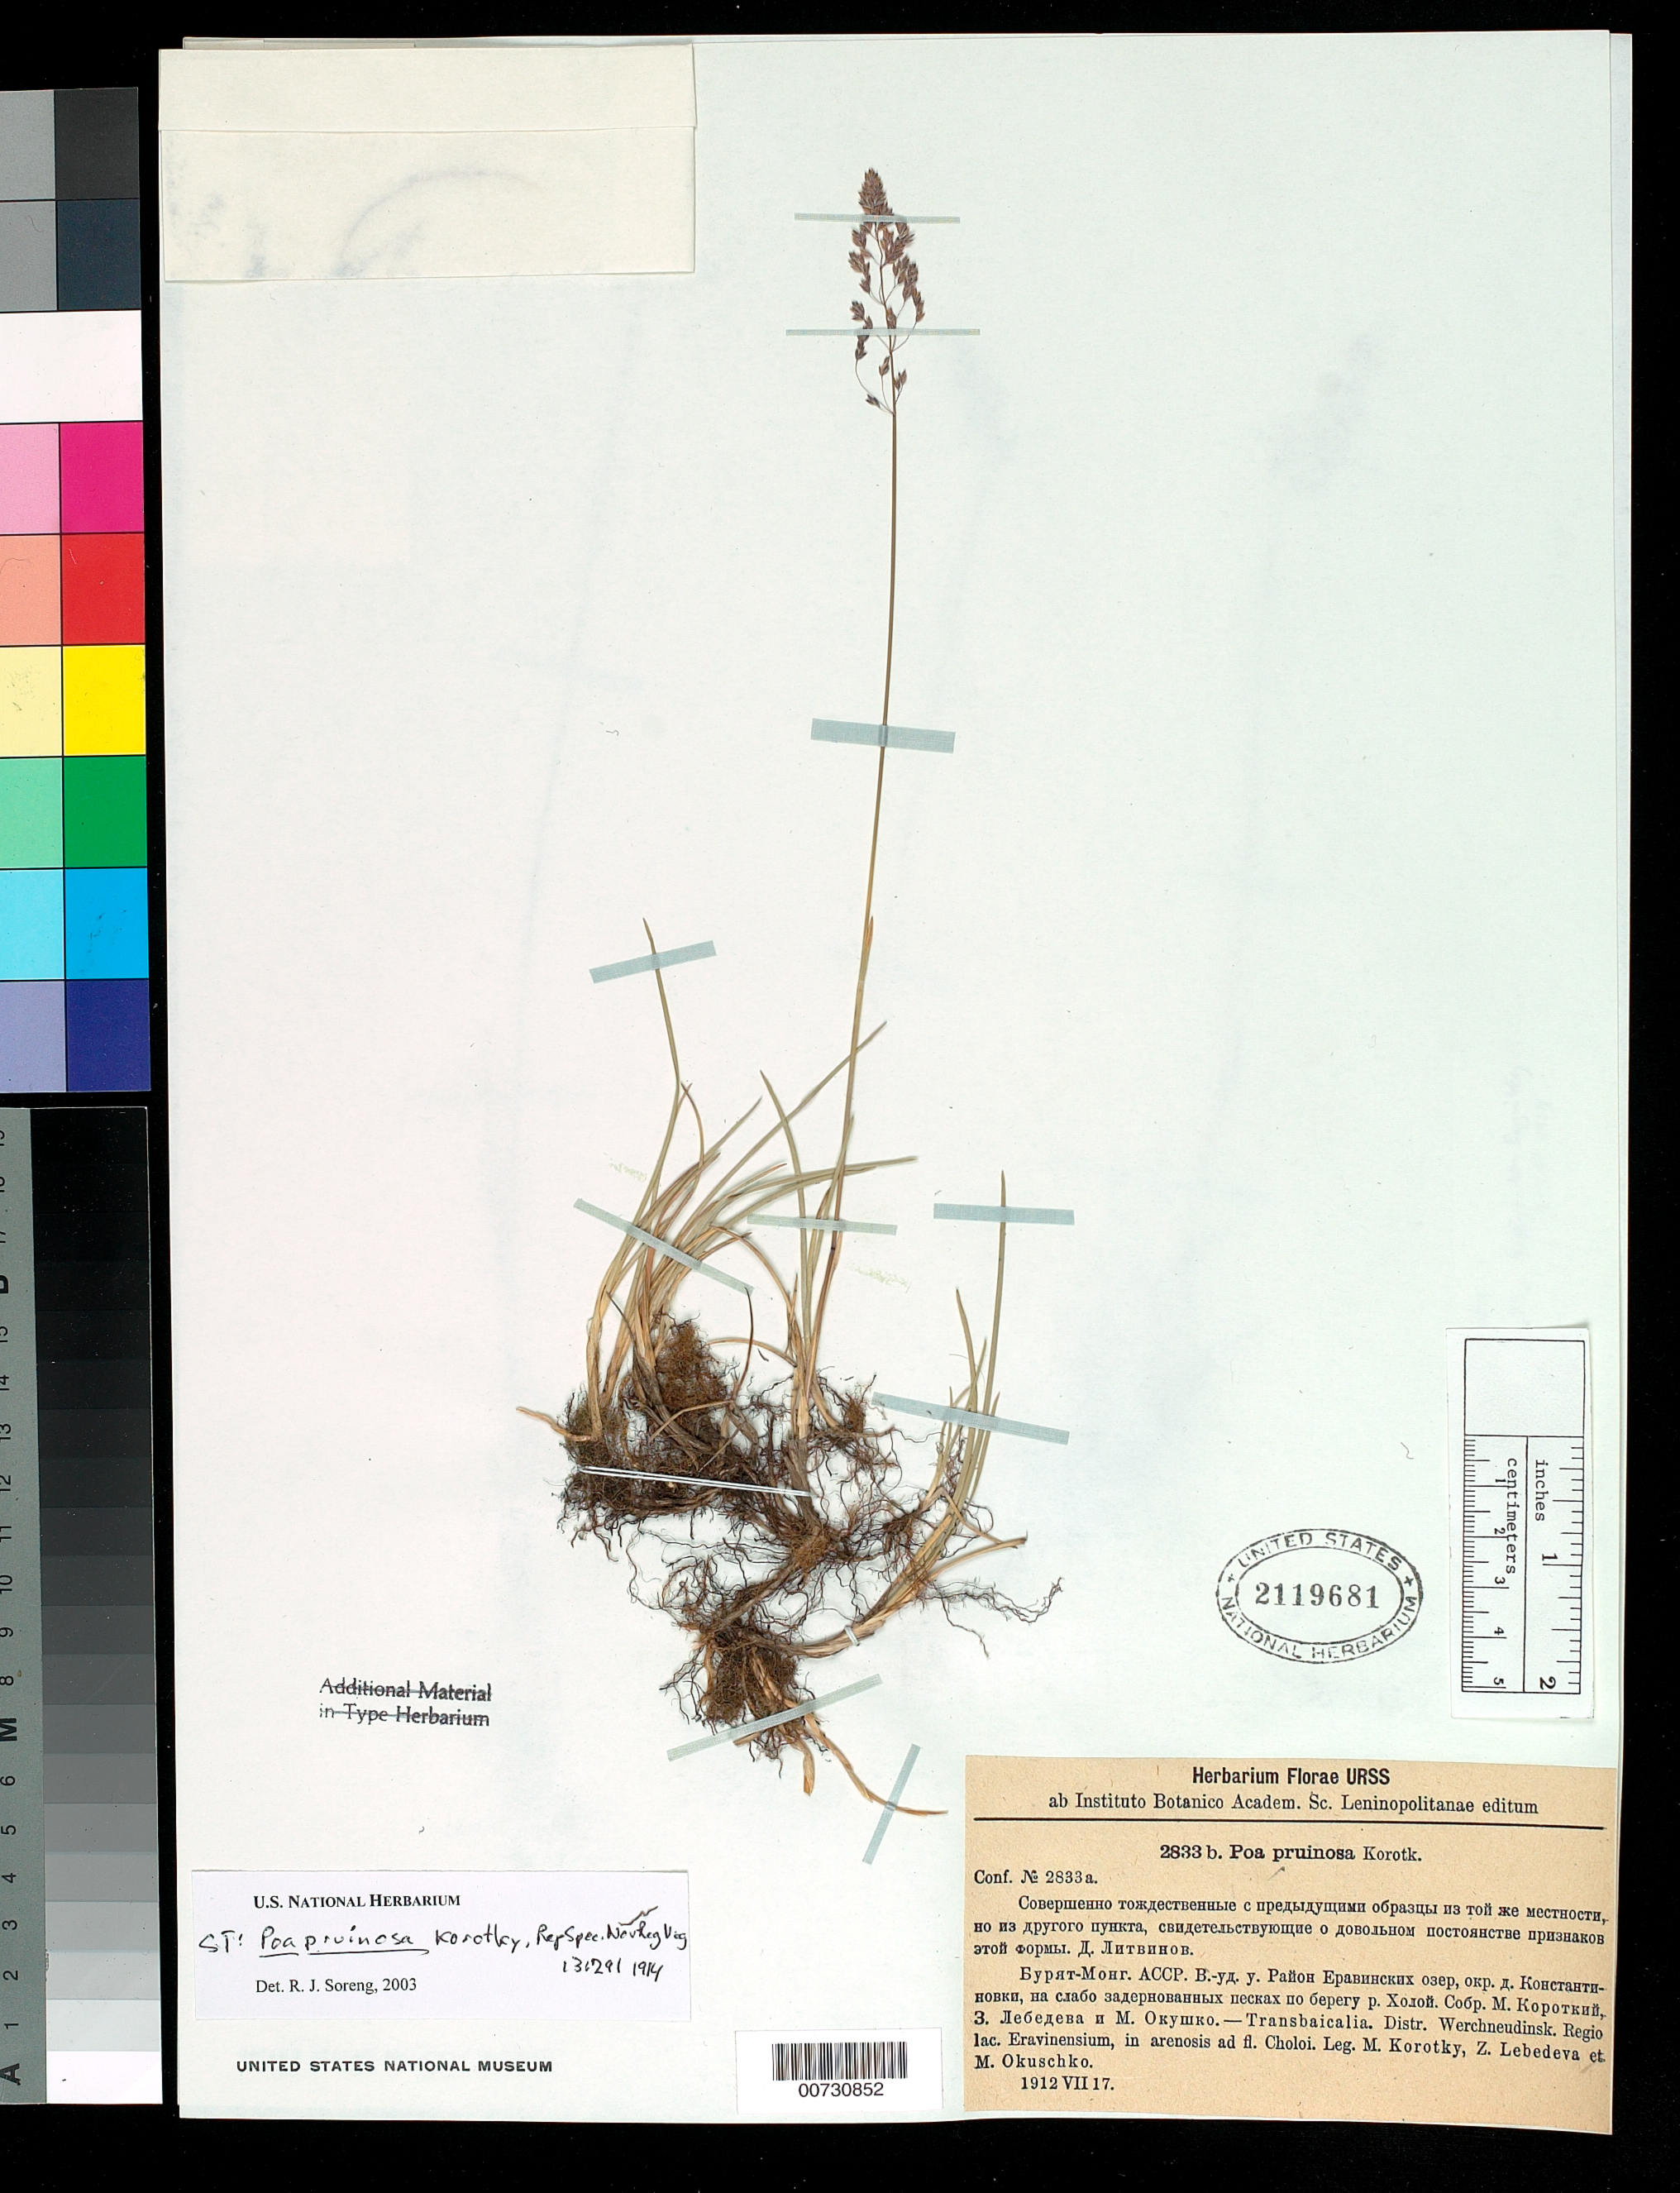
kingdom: Plantae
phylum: Tracheophyta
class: Liliopsida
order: Poales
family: Poaceae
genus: Poa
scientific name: Poa pruinosa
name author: Korotky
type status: Isosyntype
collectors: M. Korotky, Z. Lebedeva & M. Okuschko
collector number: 2833a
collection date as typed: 17 Jul 1912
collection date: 1912-07-17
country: Russian Federation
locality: Transbaicalia, Distr. Werchneudinsk. Regio lac. Eravinesium, in arenosis ad fl. Choloi.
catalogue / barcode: US 2119681